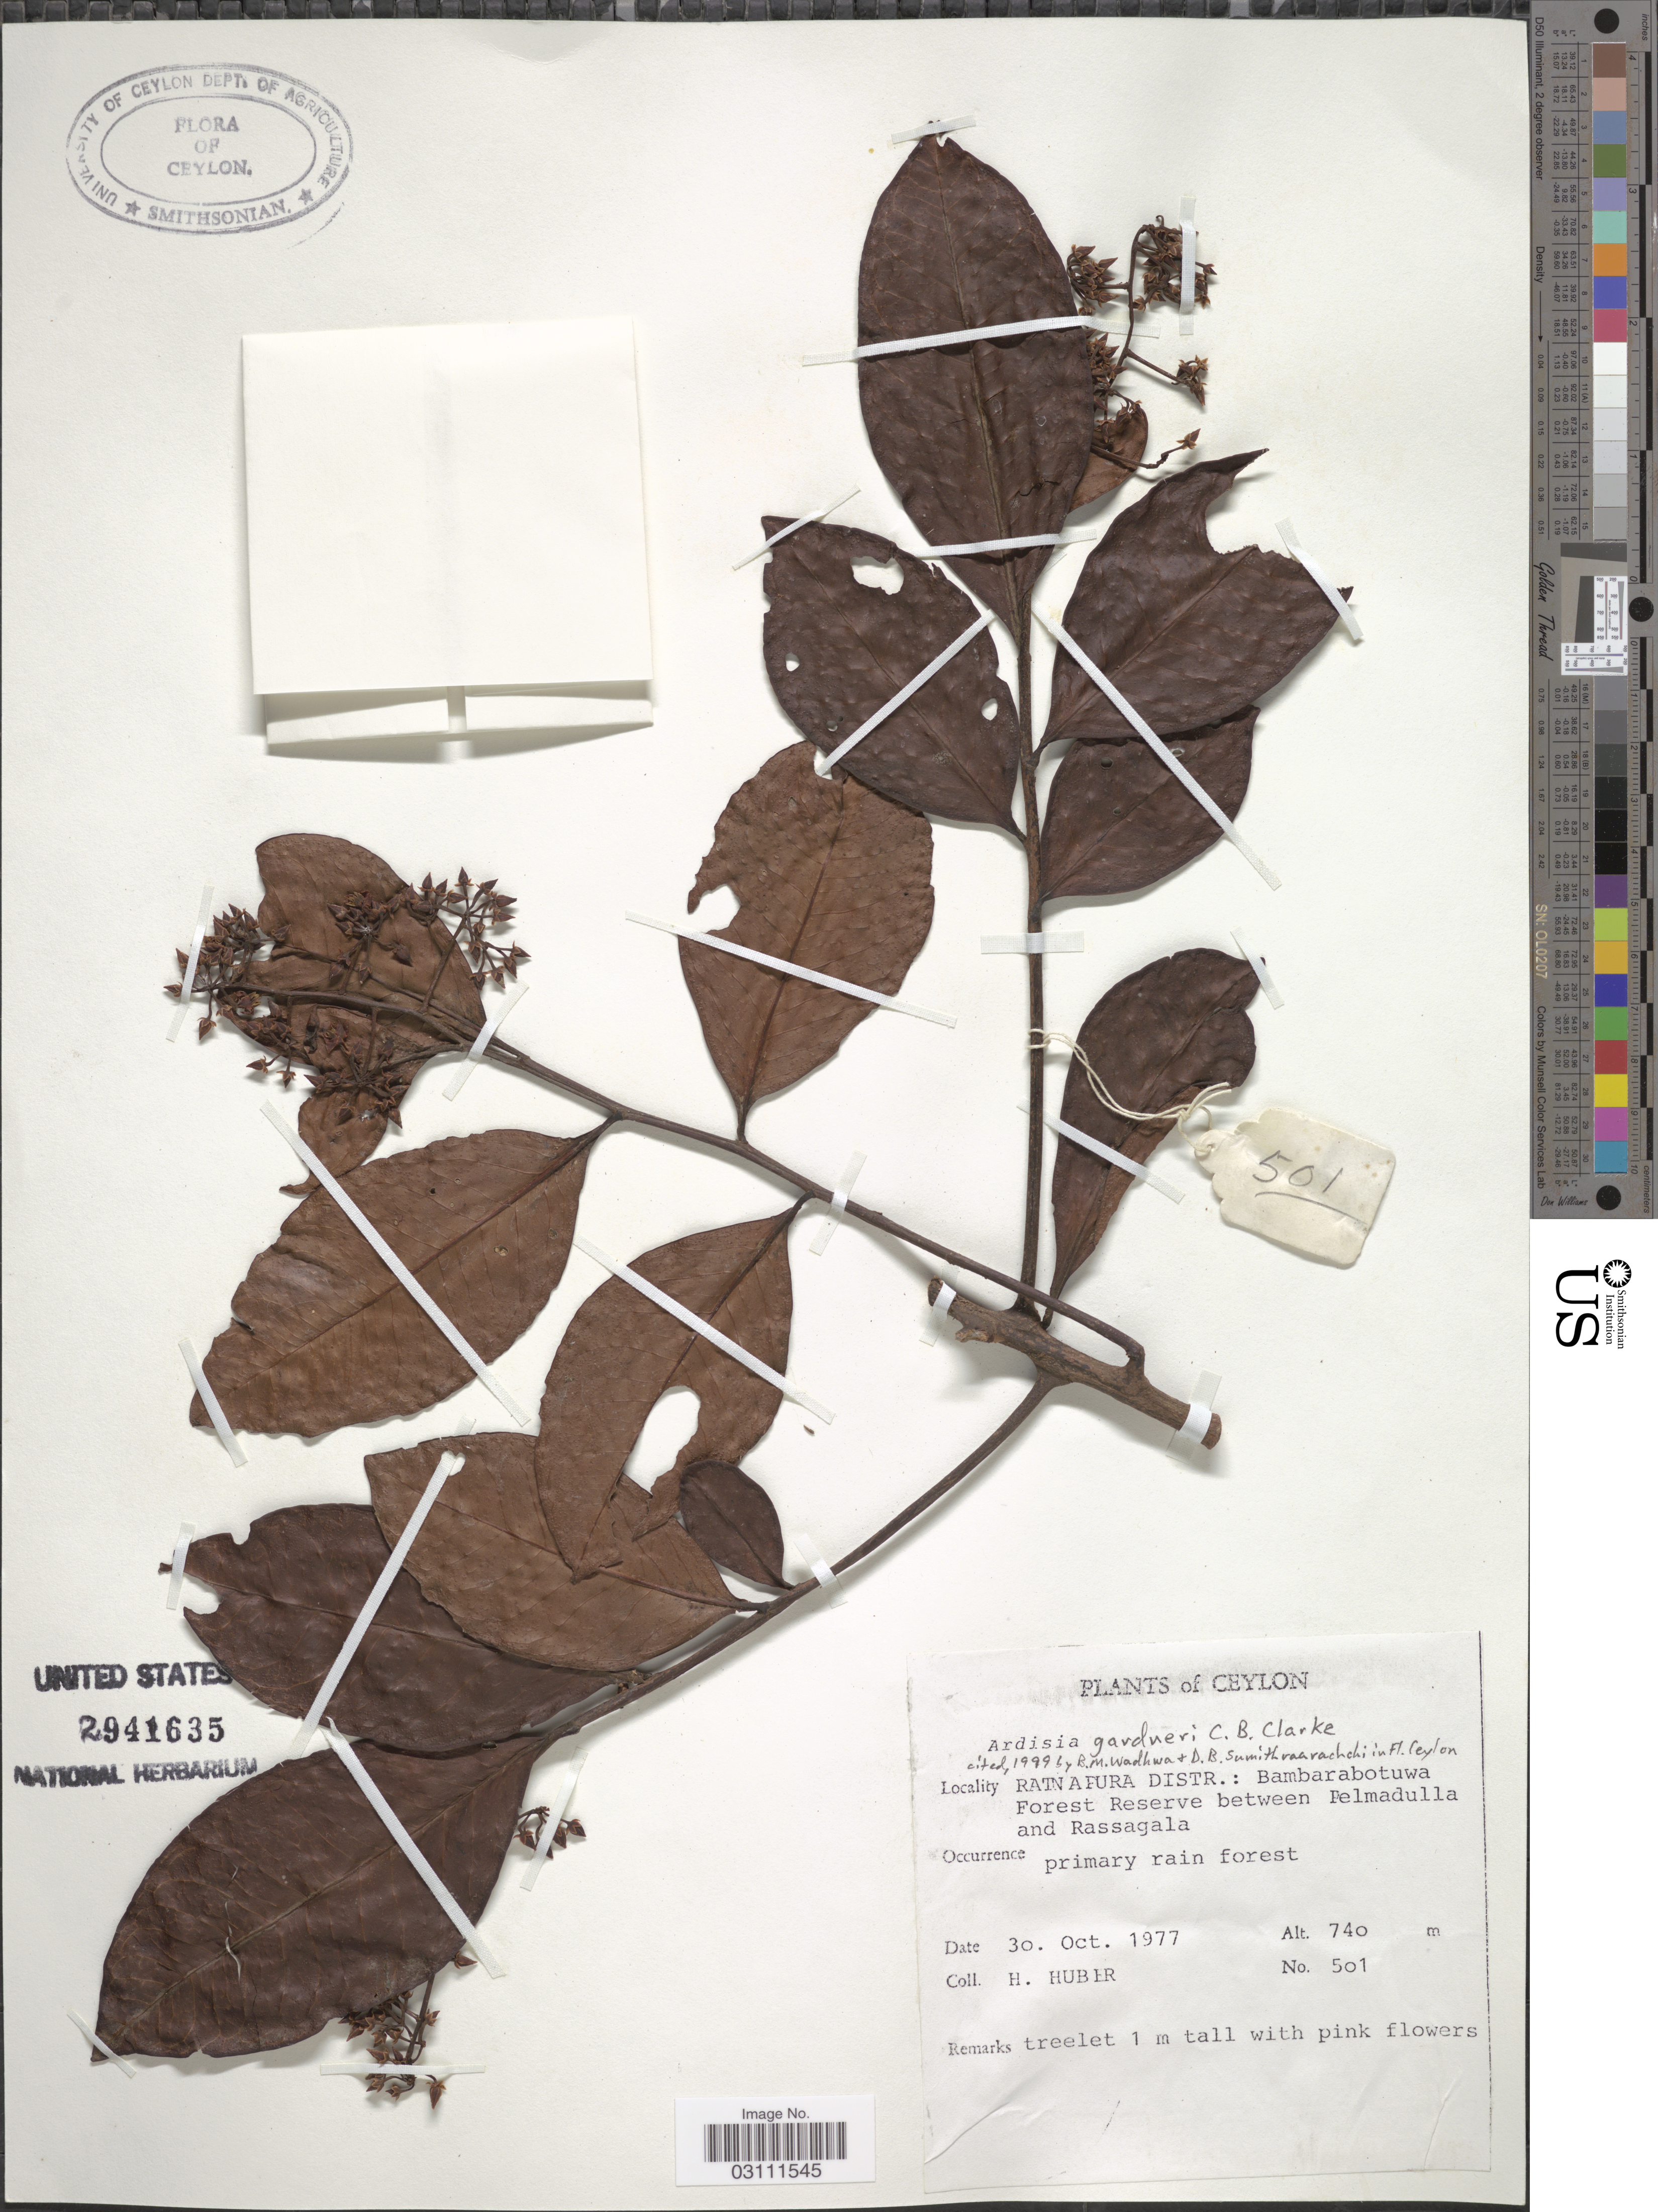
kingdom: Plantae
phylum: Tracheophyta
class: Magnoliopsida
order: Ericales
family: Primulaceae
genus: Ardisia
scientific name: Ardisia gardneri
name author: C.B. Clarke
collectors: H. Huber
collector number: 501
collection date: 1977-10-30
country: Sri Lanka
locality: Ceylon, Ratnapura Distr.: Bambarabotuwa Forest Reserve between Pelmadulla and Rassagala.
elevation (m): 740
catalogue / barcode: US 2941635